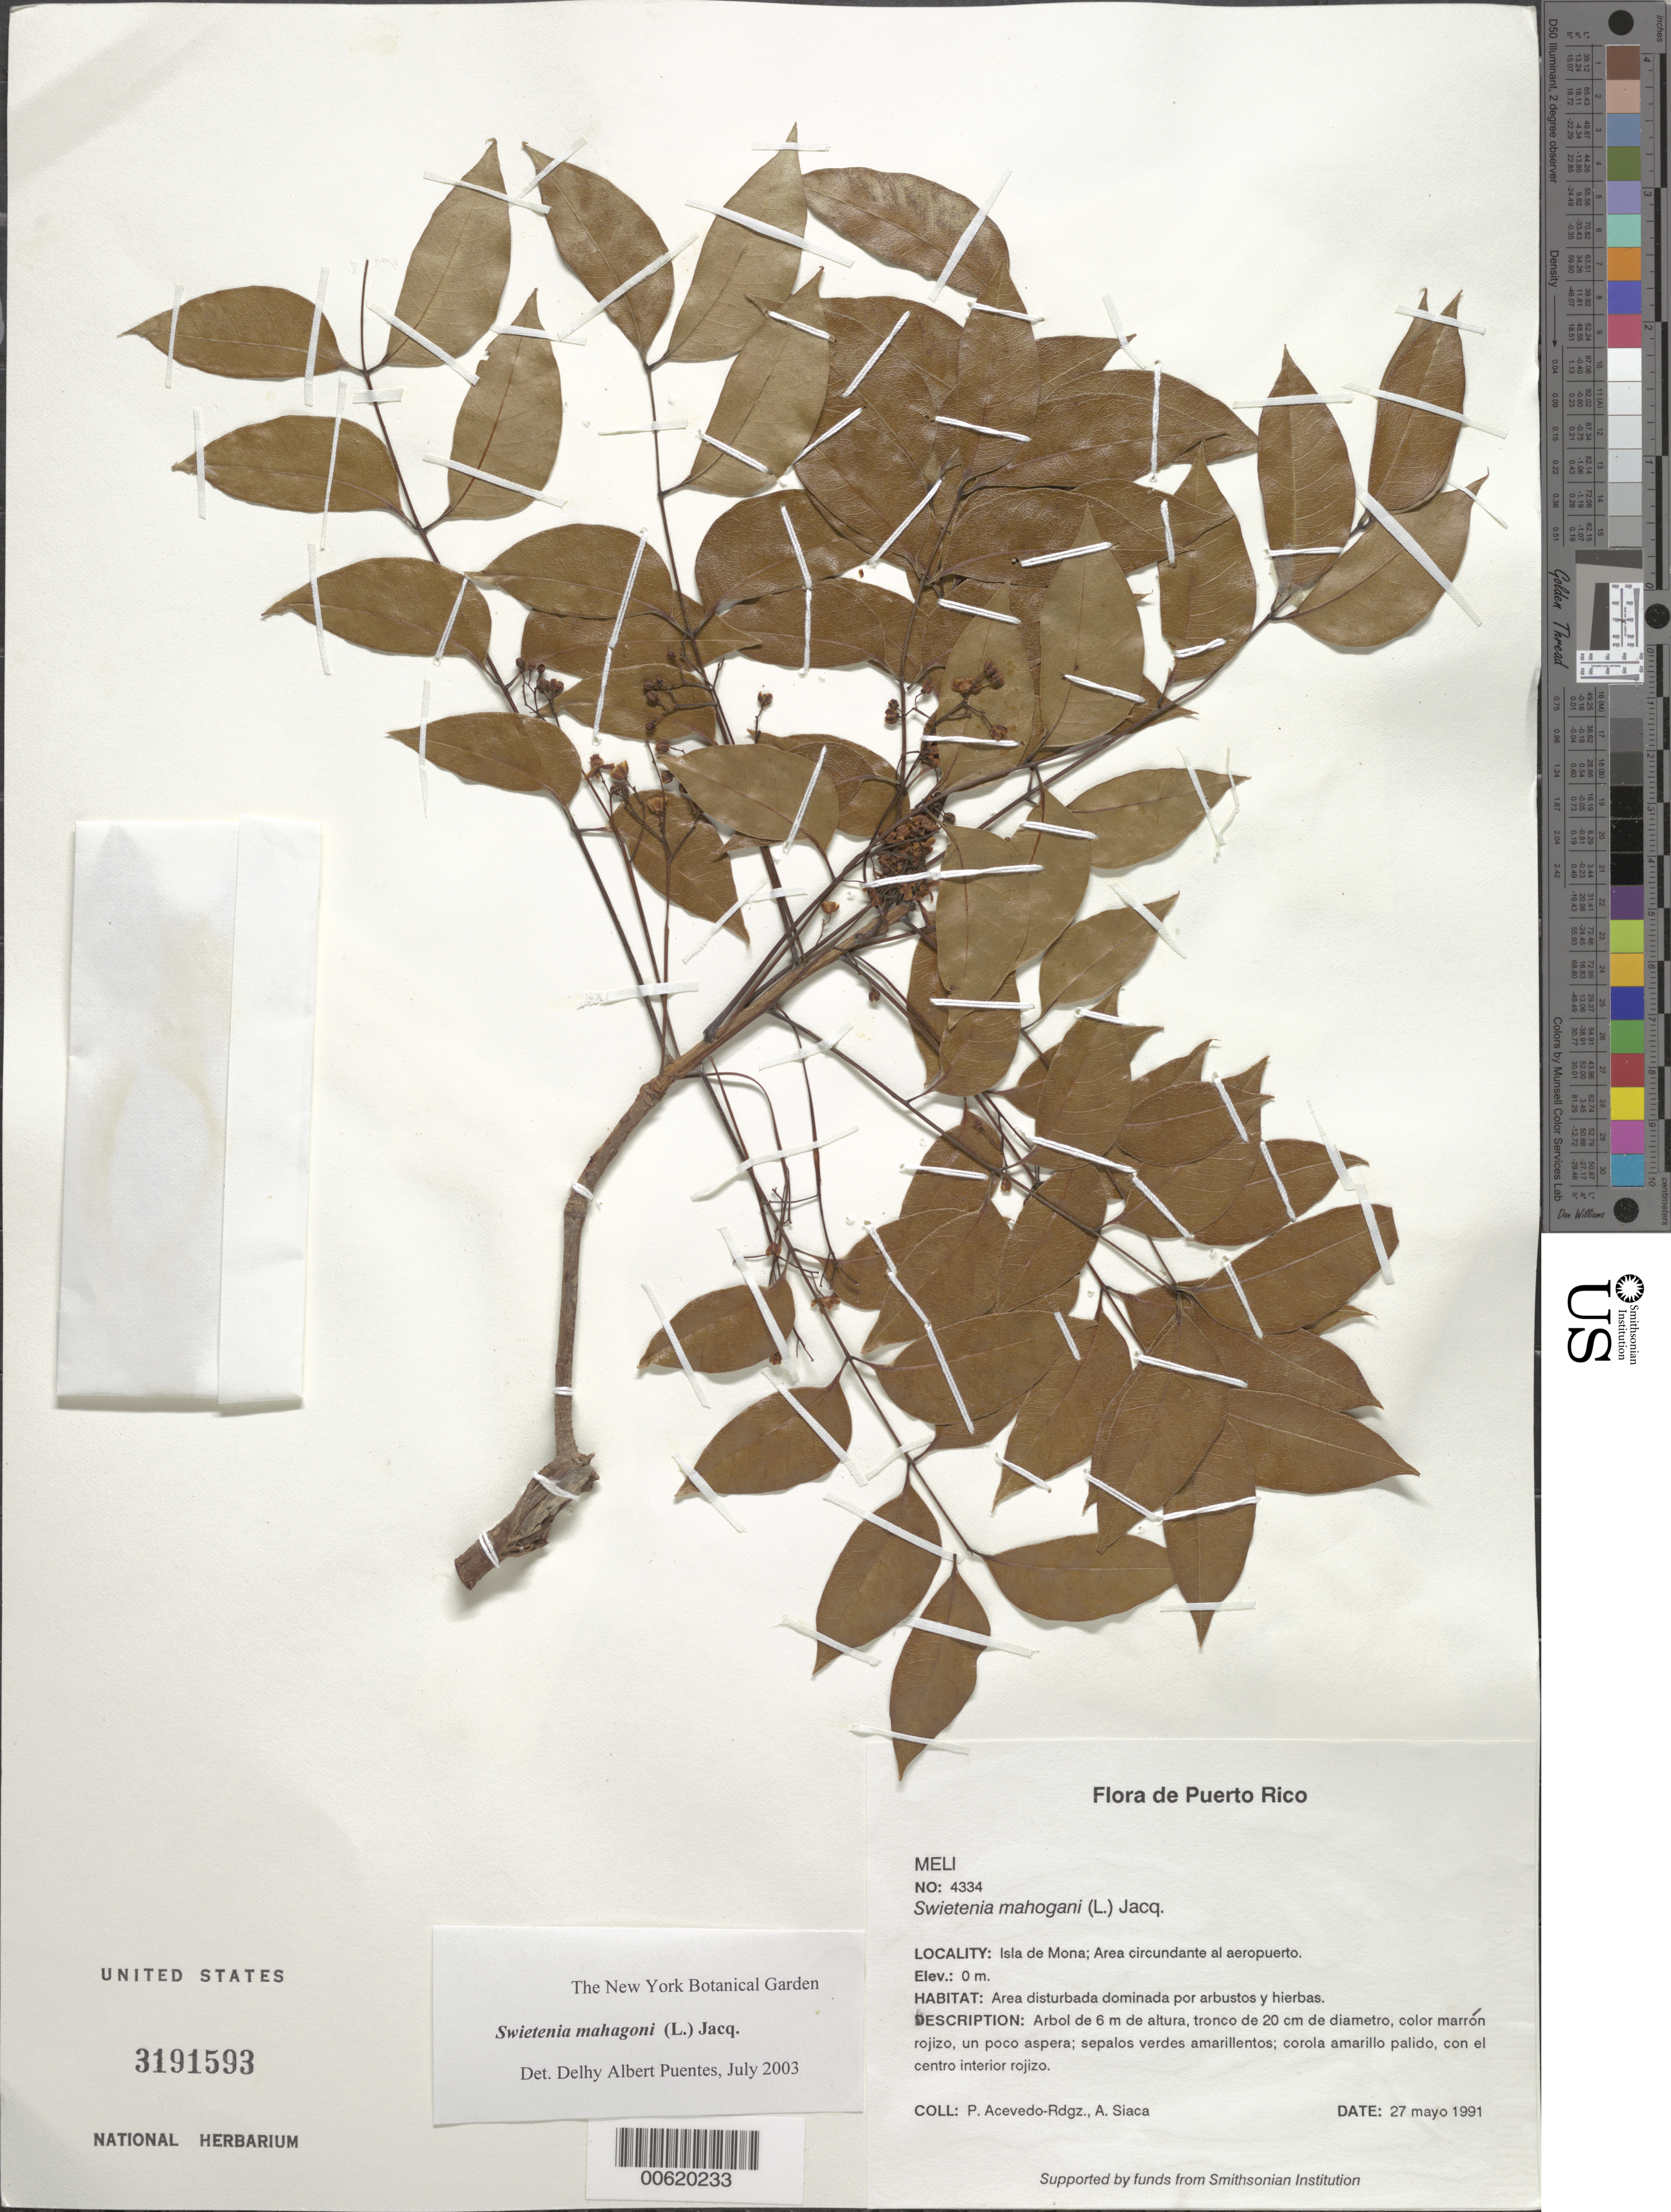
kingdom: Plantae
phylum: Tracheophyta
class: Magnoliopsida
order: Sapindales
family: Meliaceae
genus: Swietenia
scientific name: Swietenia mahagoni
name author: (L.) Jacq.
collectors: E. L. Little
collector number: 13220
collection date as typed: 03 Jul 1950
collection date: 1950-07-03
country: Puerto Rico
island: Greater Antilles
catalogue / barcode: US 2632892